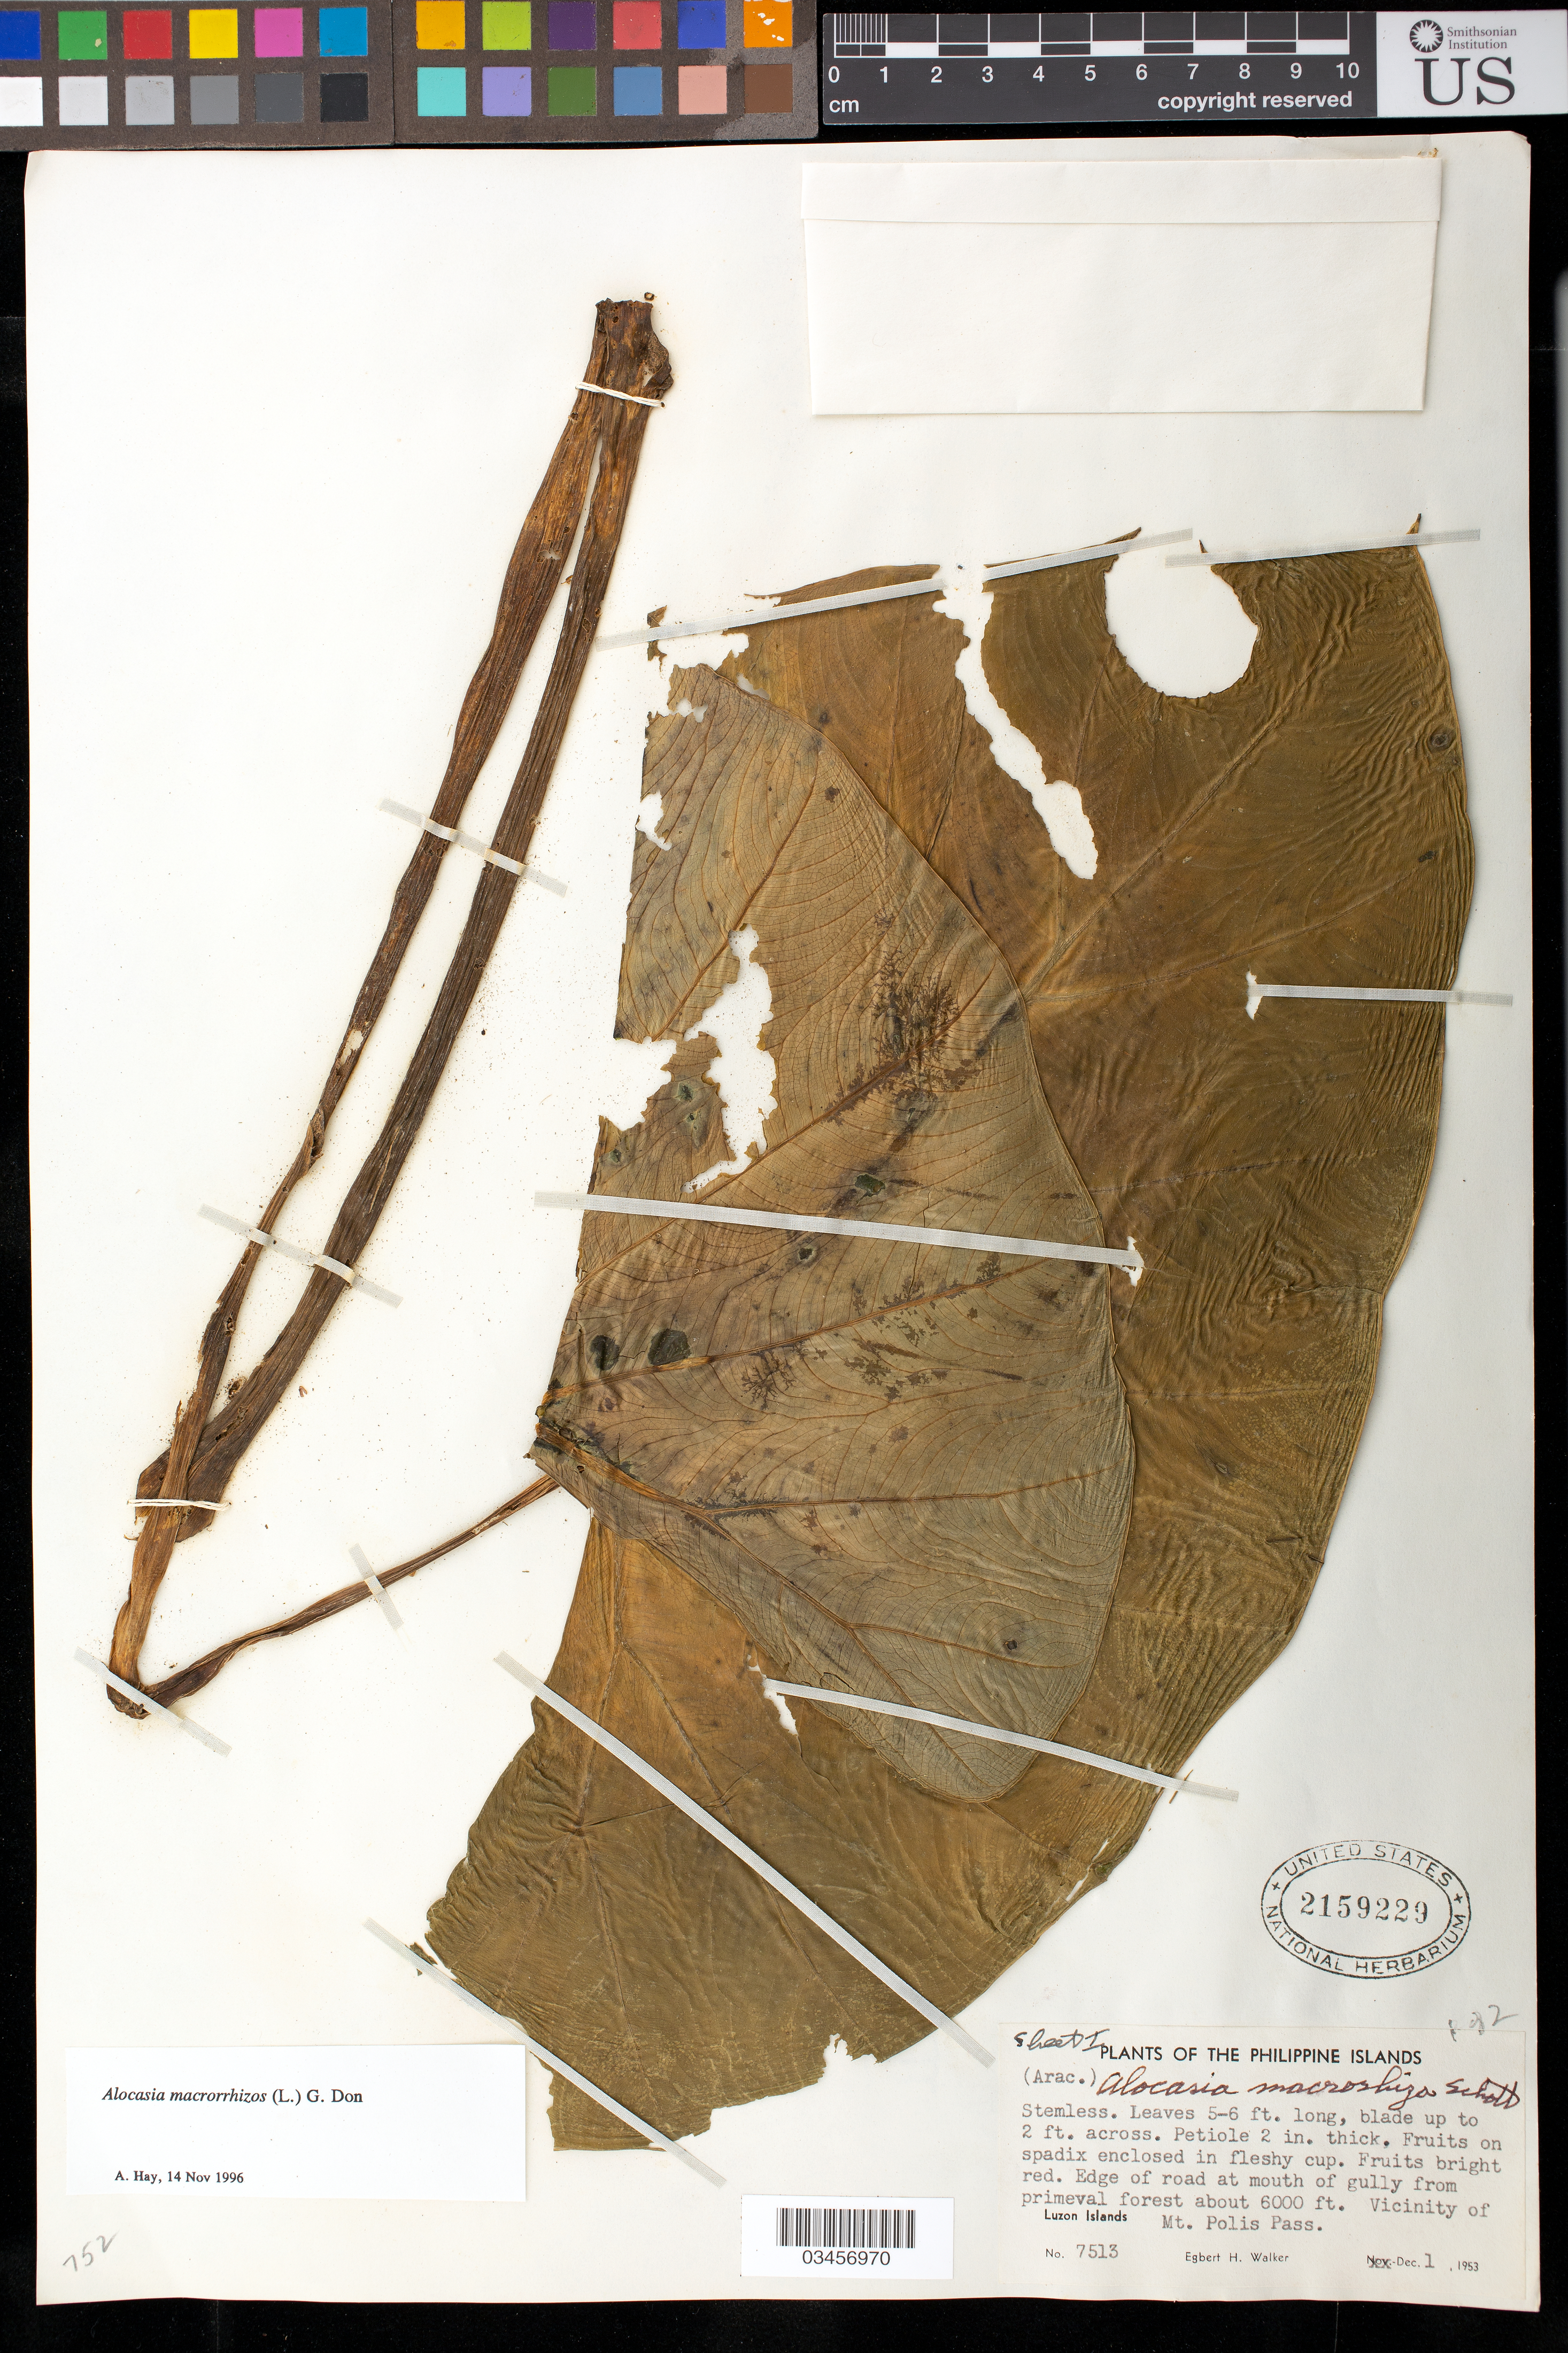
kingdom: Plantae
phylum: Tracheophyta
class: Liliopsida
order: Alismatales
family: Araceae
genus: Alocasia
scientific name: Alocasia macrorrhizos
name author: (L.) G. Don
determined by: Hay, A.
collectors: E. H. Walker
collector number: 7513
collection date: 1953-12-01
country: Philippines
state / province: Cordillera (Administrative Region)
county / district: Ifugao / Mountain Province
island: Luzon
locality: Mt.Polis Pass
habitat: Edge of road at mouth of gully from primeval forest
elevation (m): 1829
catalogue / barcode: US 2159229